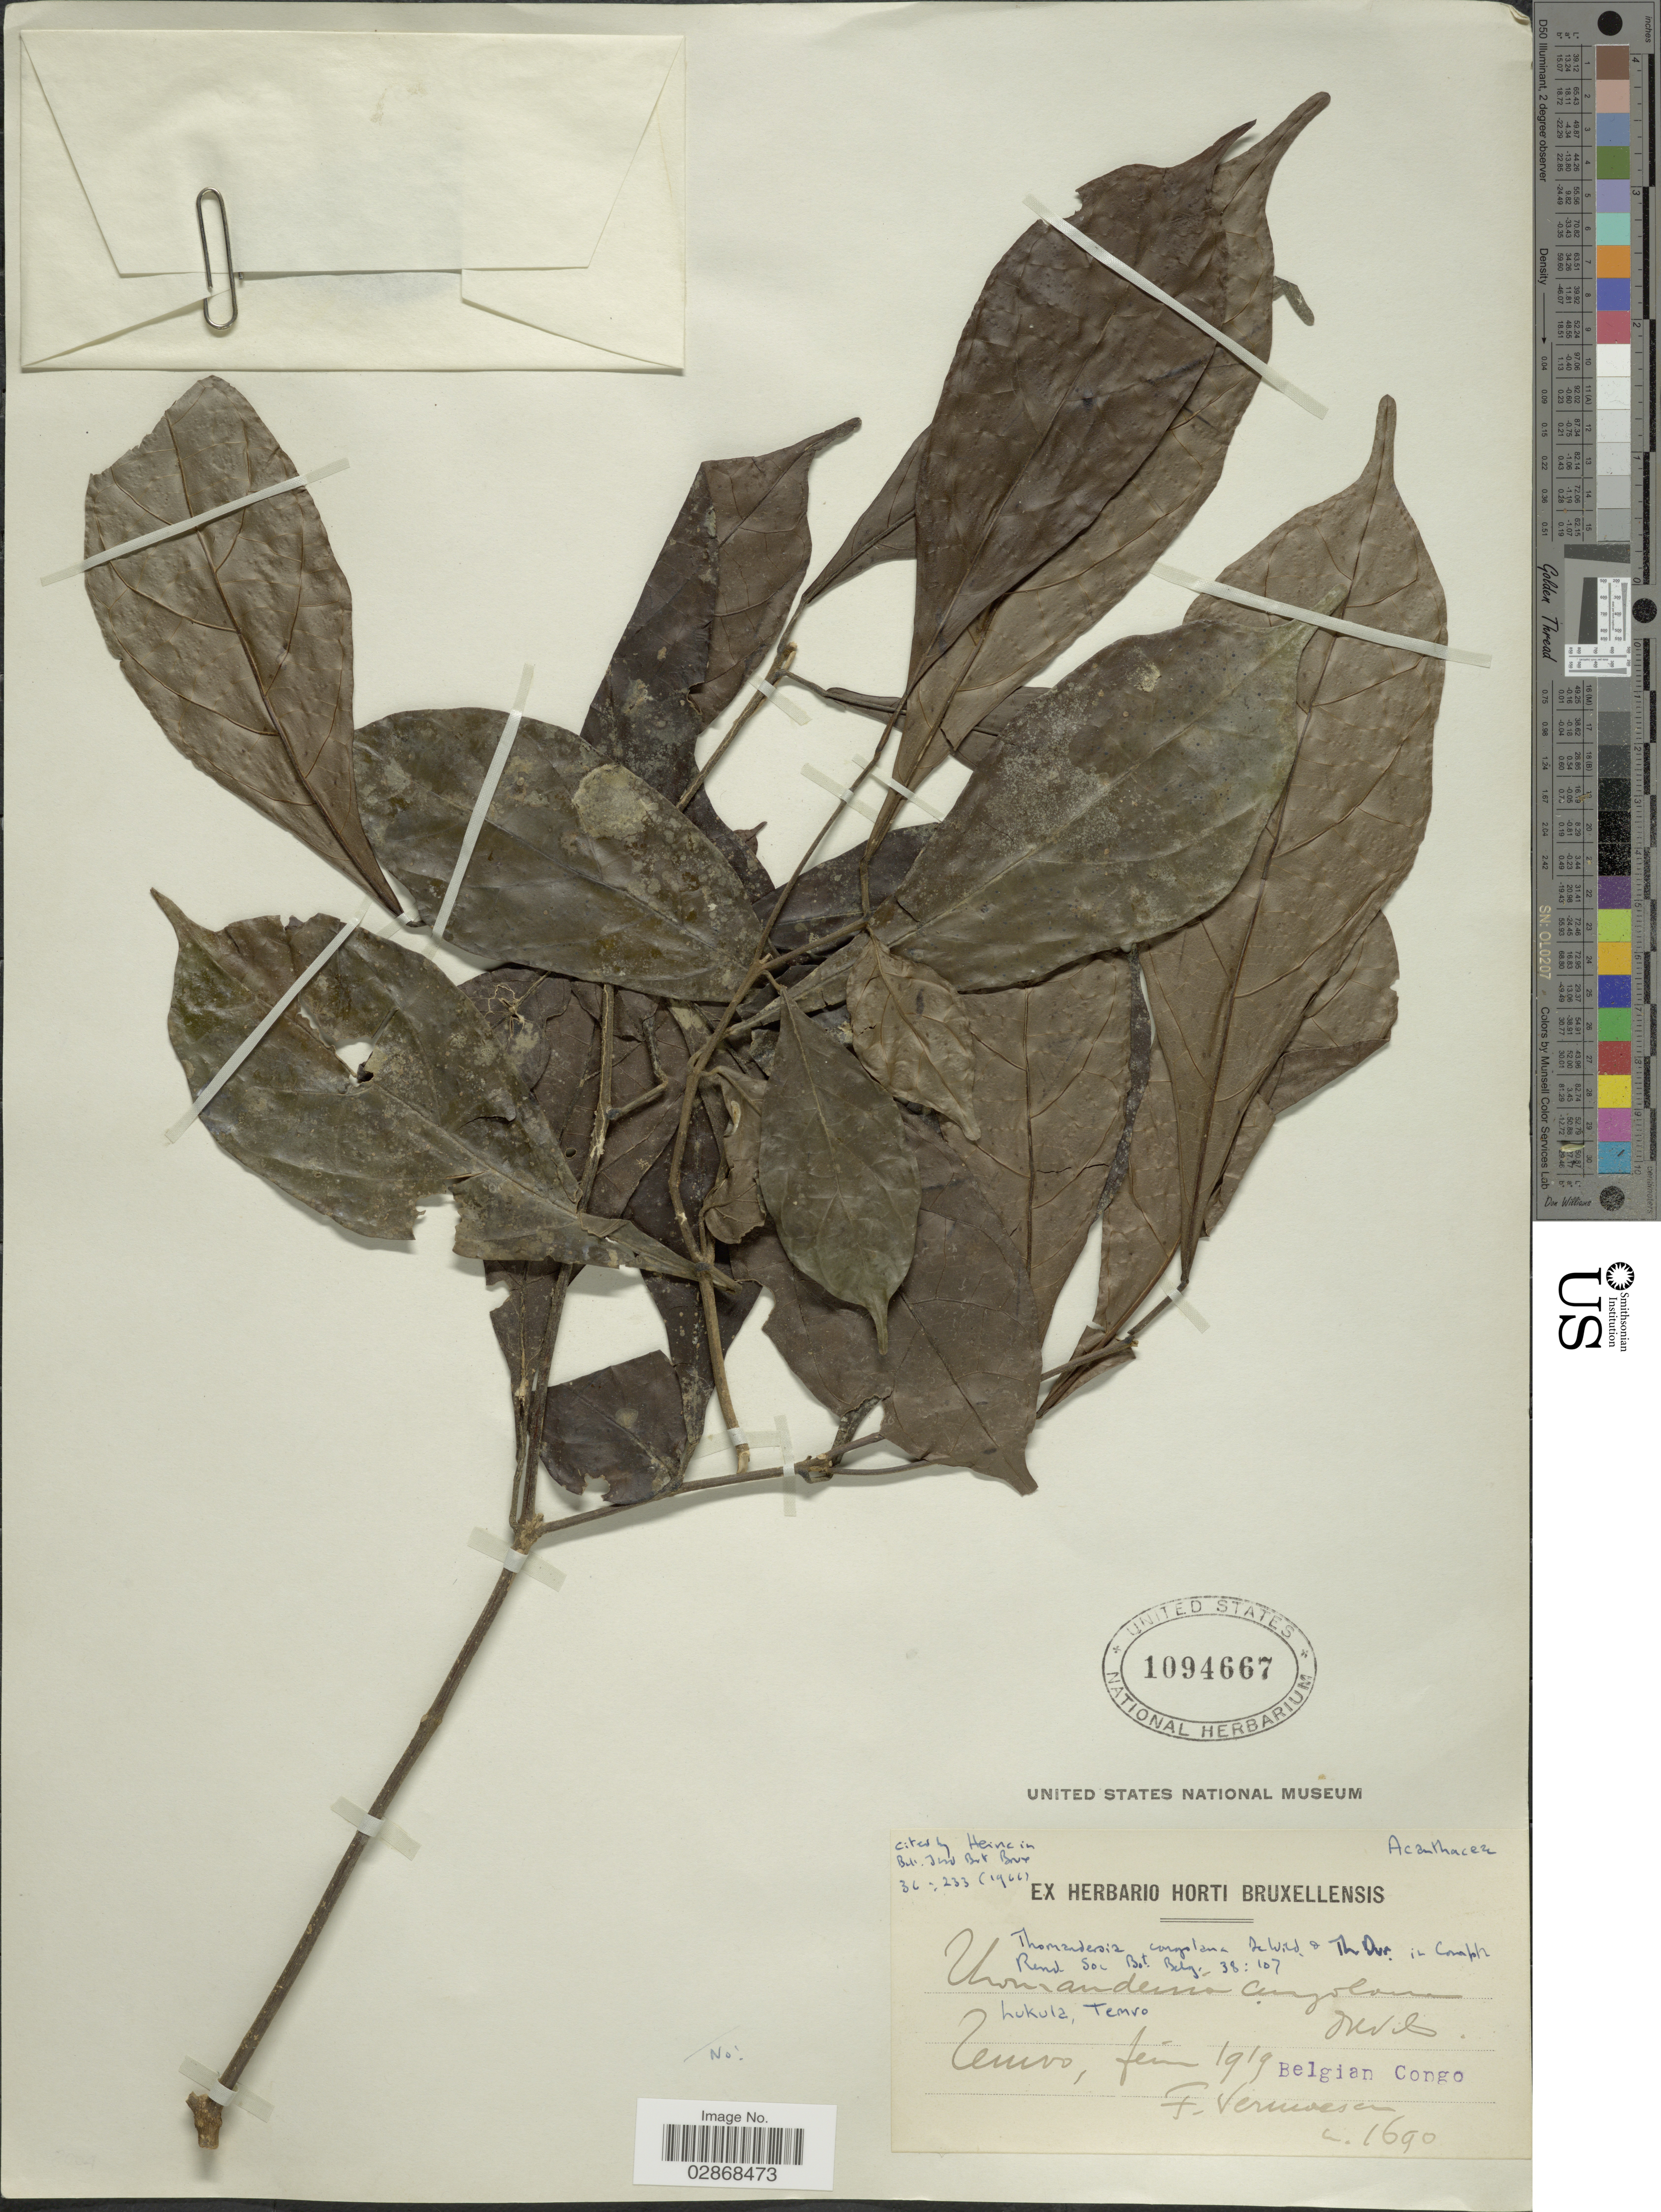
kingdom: Plantae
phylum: Tracheophyta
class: Magnoliopsida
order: Lamiales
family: Thomandersiaceae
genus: Thomandersia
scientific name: Thomandersia congolana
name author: De Wild. & Durand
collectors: C. Vermoesen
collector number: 1690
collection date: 1919-02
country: Congo, Democratic Republic of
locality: Lukula, Temvo. Belgian Congo.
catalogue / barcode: US 1094667